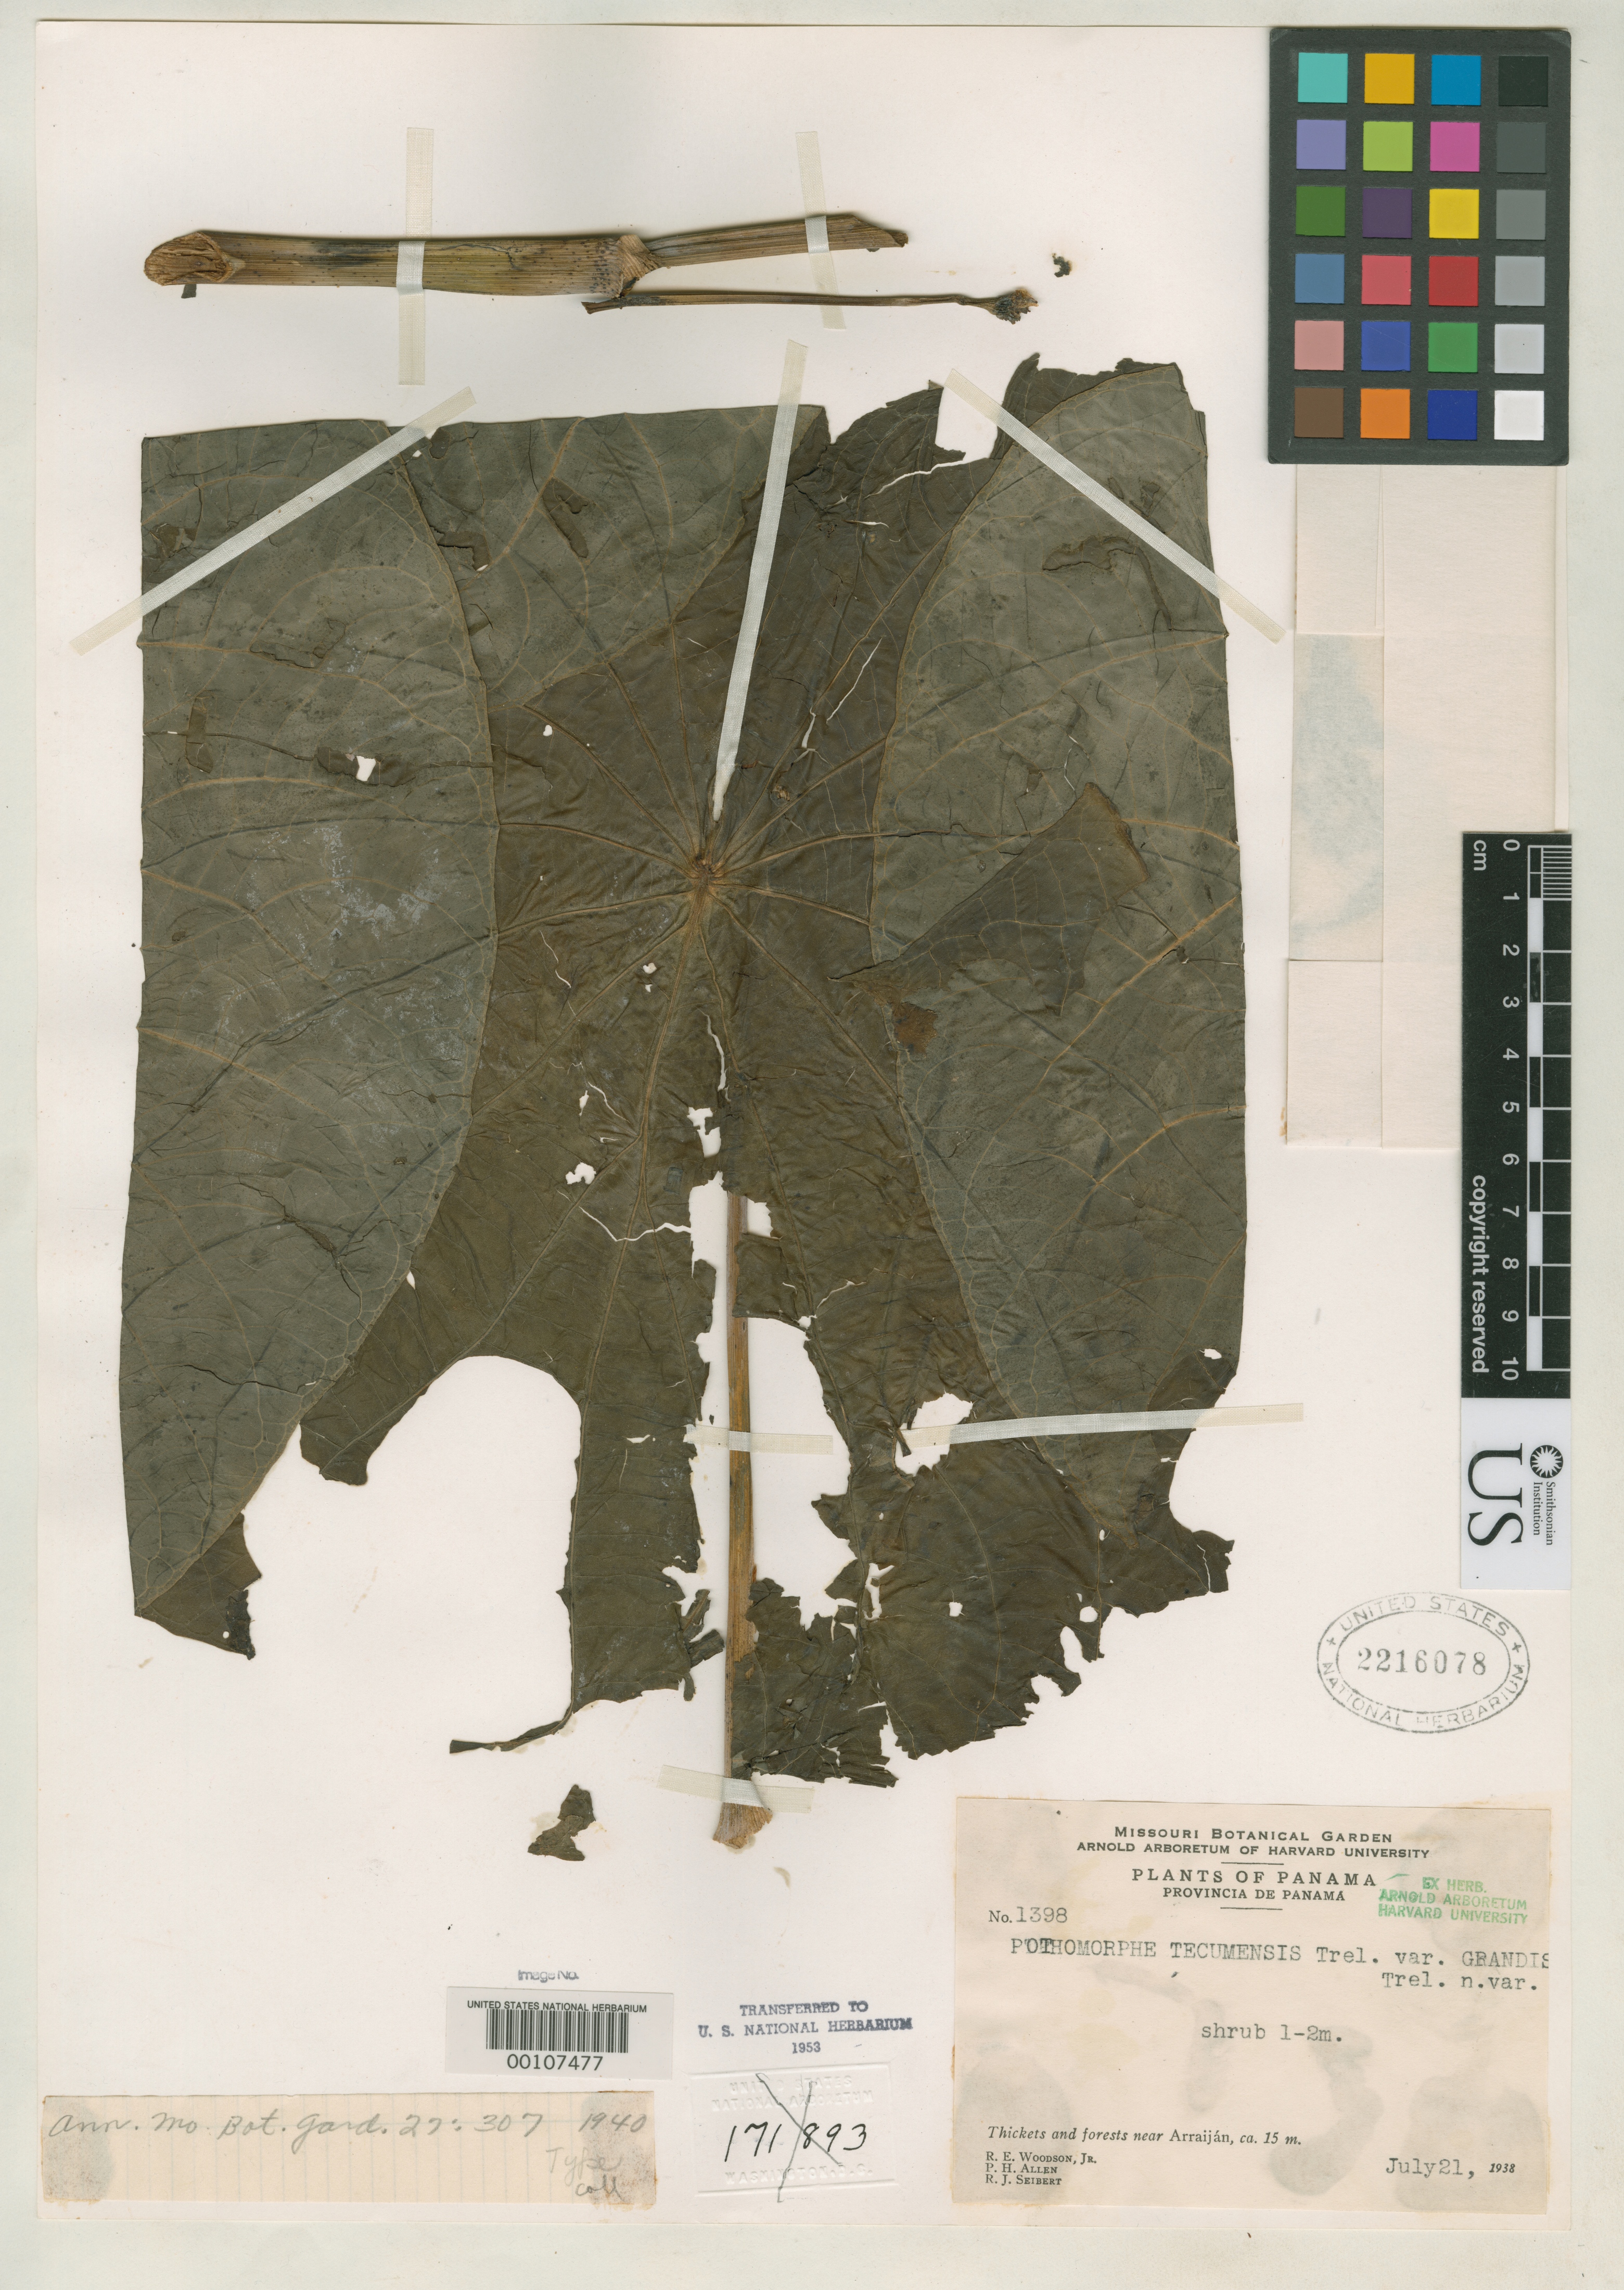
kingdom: Plantae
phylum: Tracheophyta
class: Magnoliopsida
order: Piperales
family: Piperaceae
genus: Pothomorphe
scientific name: Pothomorphe tecumensis var. grandis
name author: Trel.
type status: Isotype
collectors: R. E. Woodson, P. H. Allen & R. J. Seibert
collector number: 1398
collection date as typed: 21 Jul 1938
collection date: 1938-07-21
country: Panama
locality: Vicinity of Arraijan.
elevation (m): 15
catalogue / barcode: US 2216078